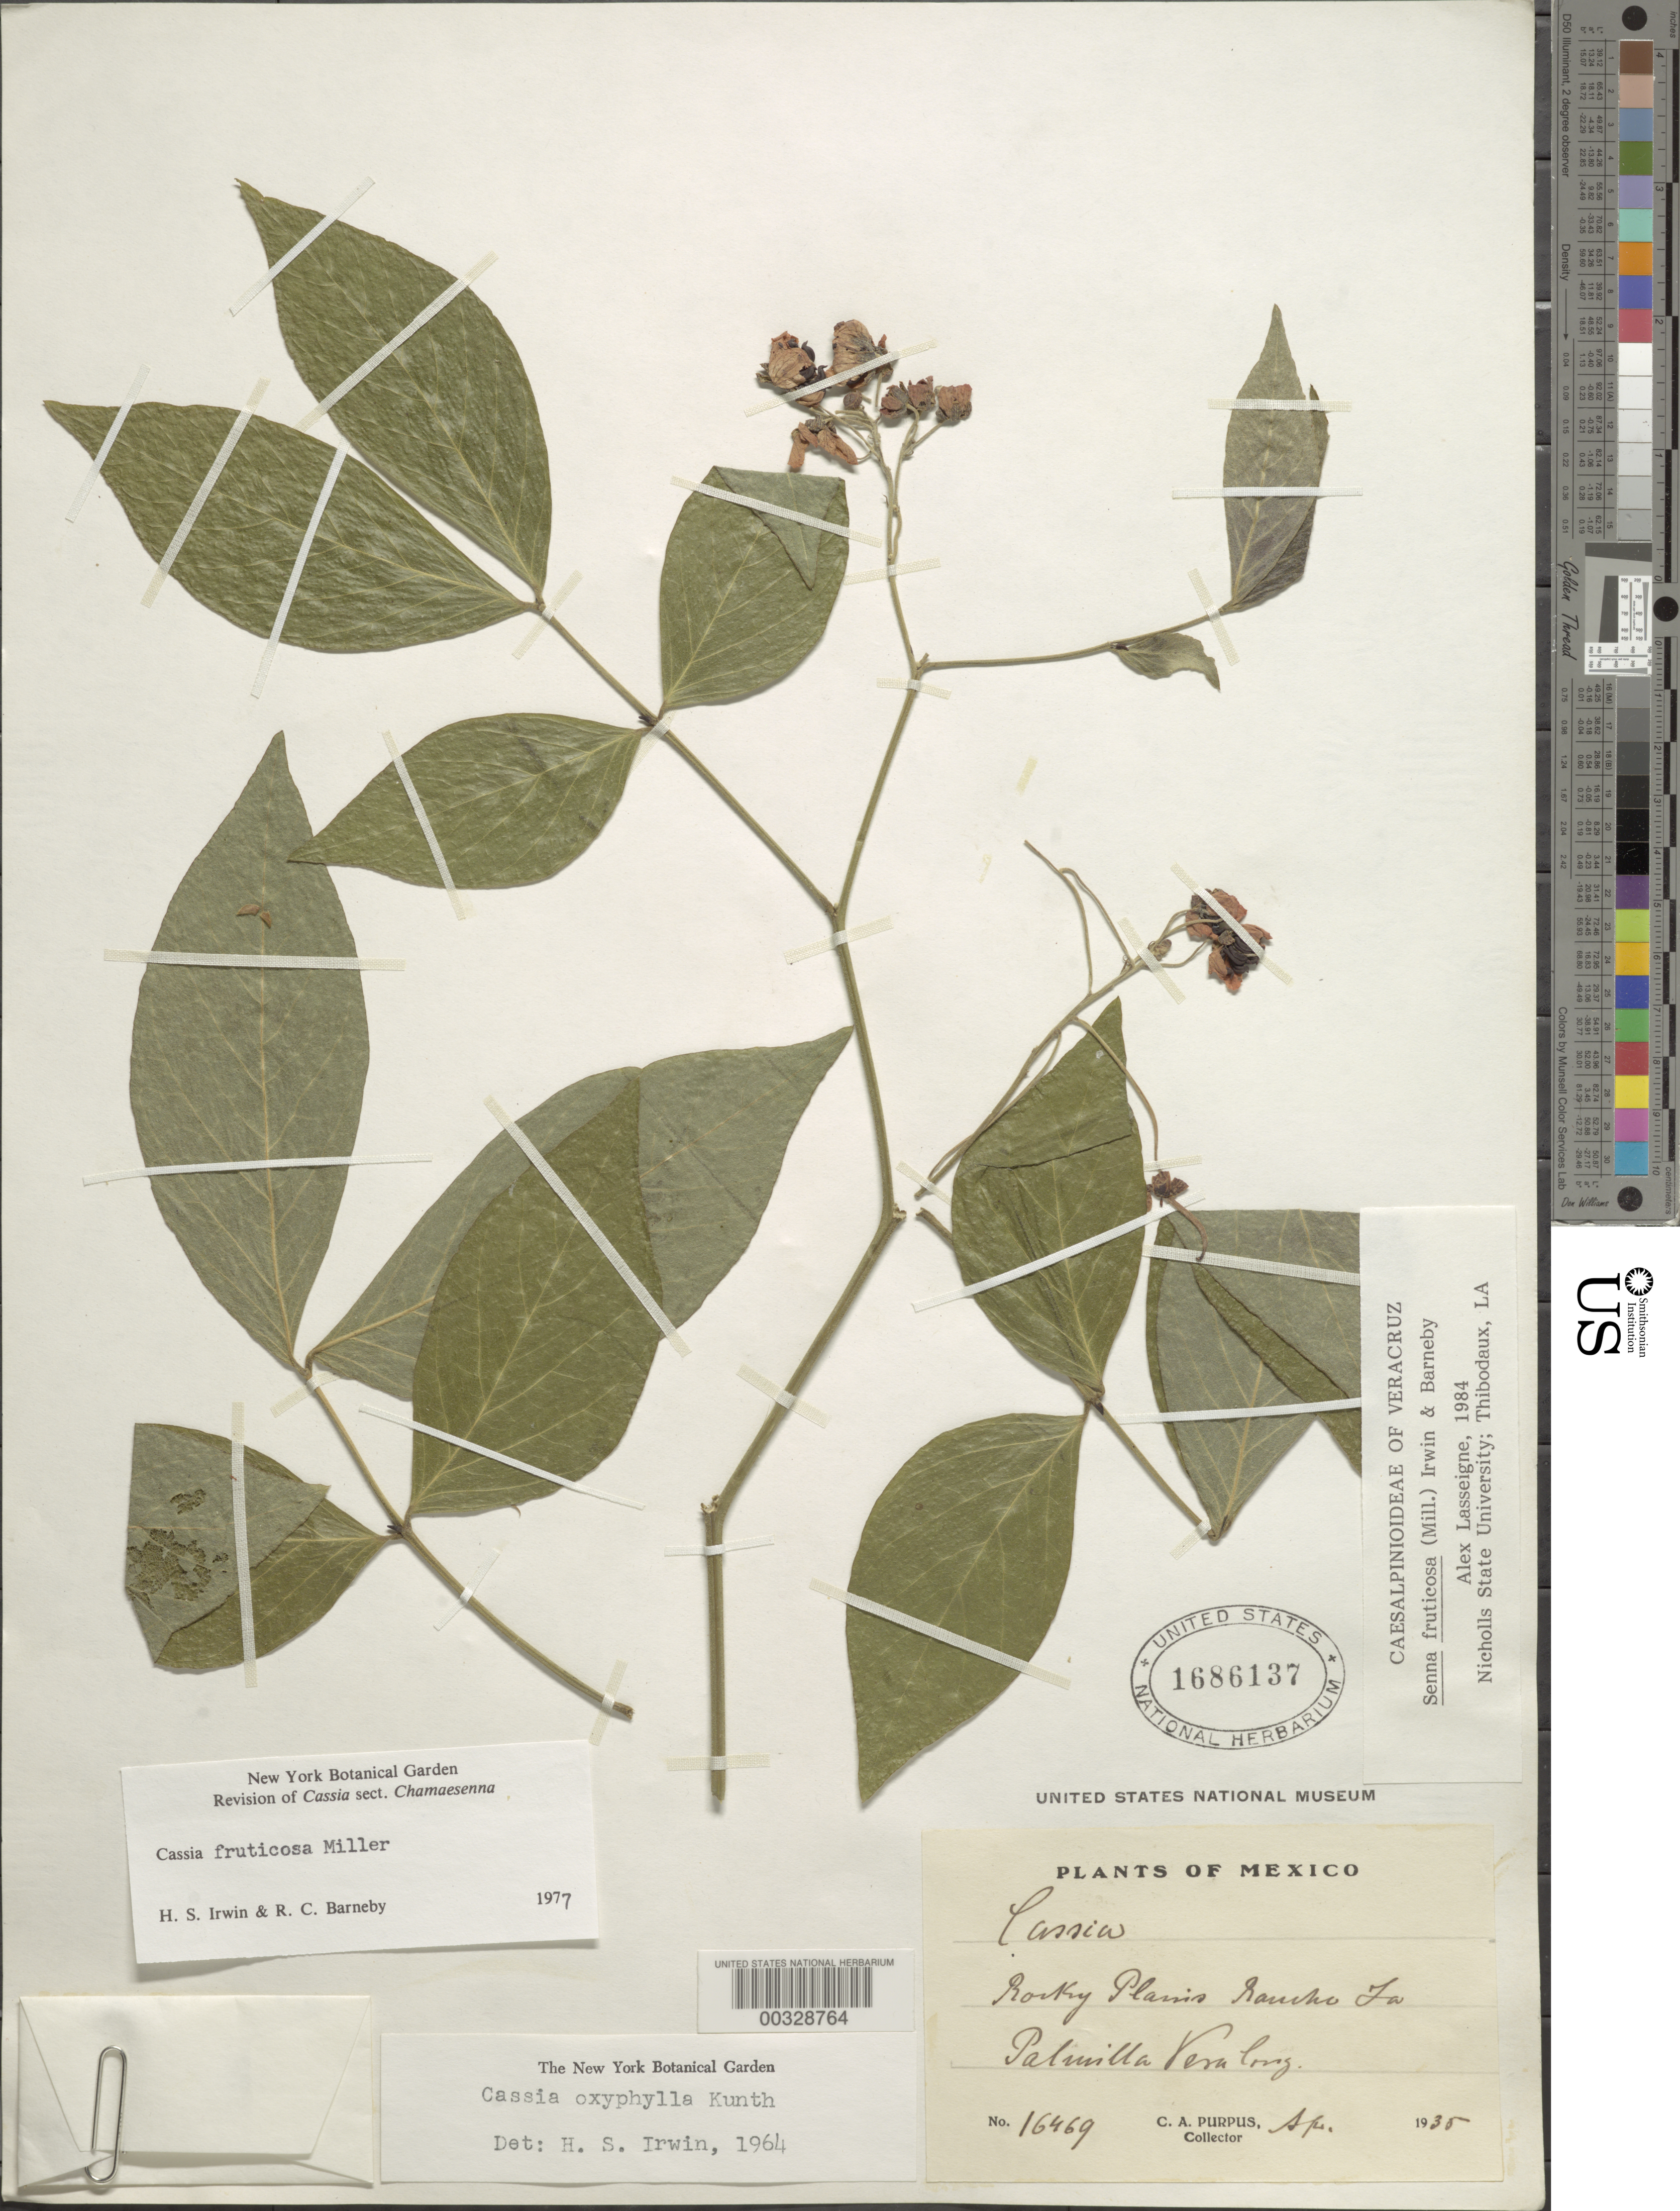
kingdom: Plantae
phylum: Tracheophyta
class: Magnoliopsida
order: Fabales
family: Fabaceae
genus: Senna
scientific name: Senna fruticosa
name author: (Benth.) H.S. Irwin & Barneby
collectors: C. A. Purpus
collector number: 16469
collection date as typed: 21 -- 1935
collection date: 1935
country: Mexico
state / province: Veracruz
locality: Rancho la palmilla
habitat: Rocky plains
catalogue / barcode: US 1686137